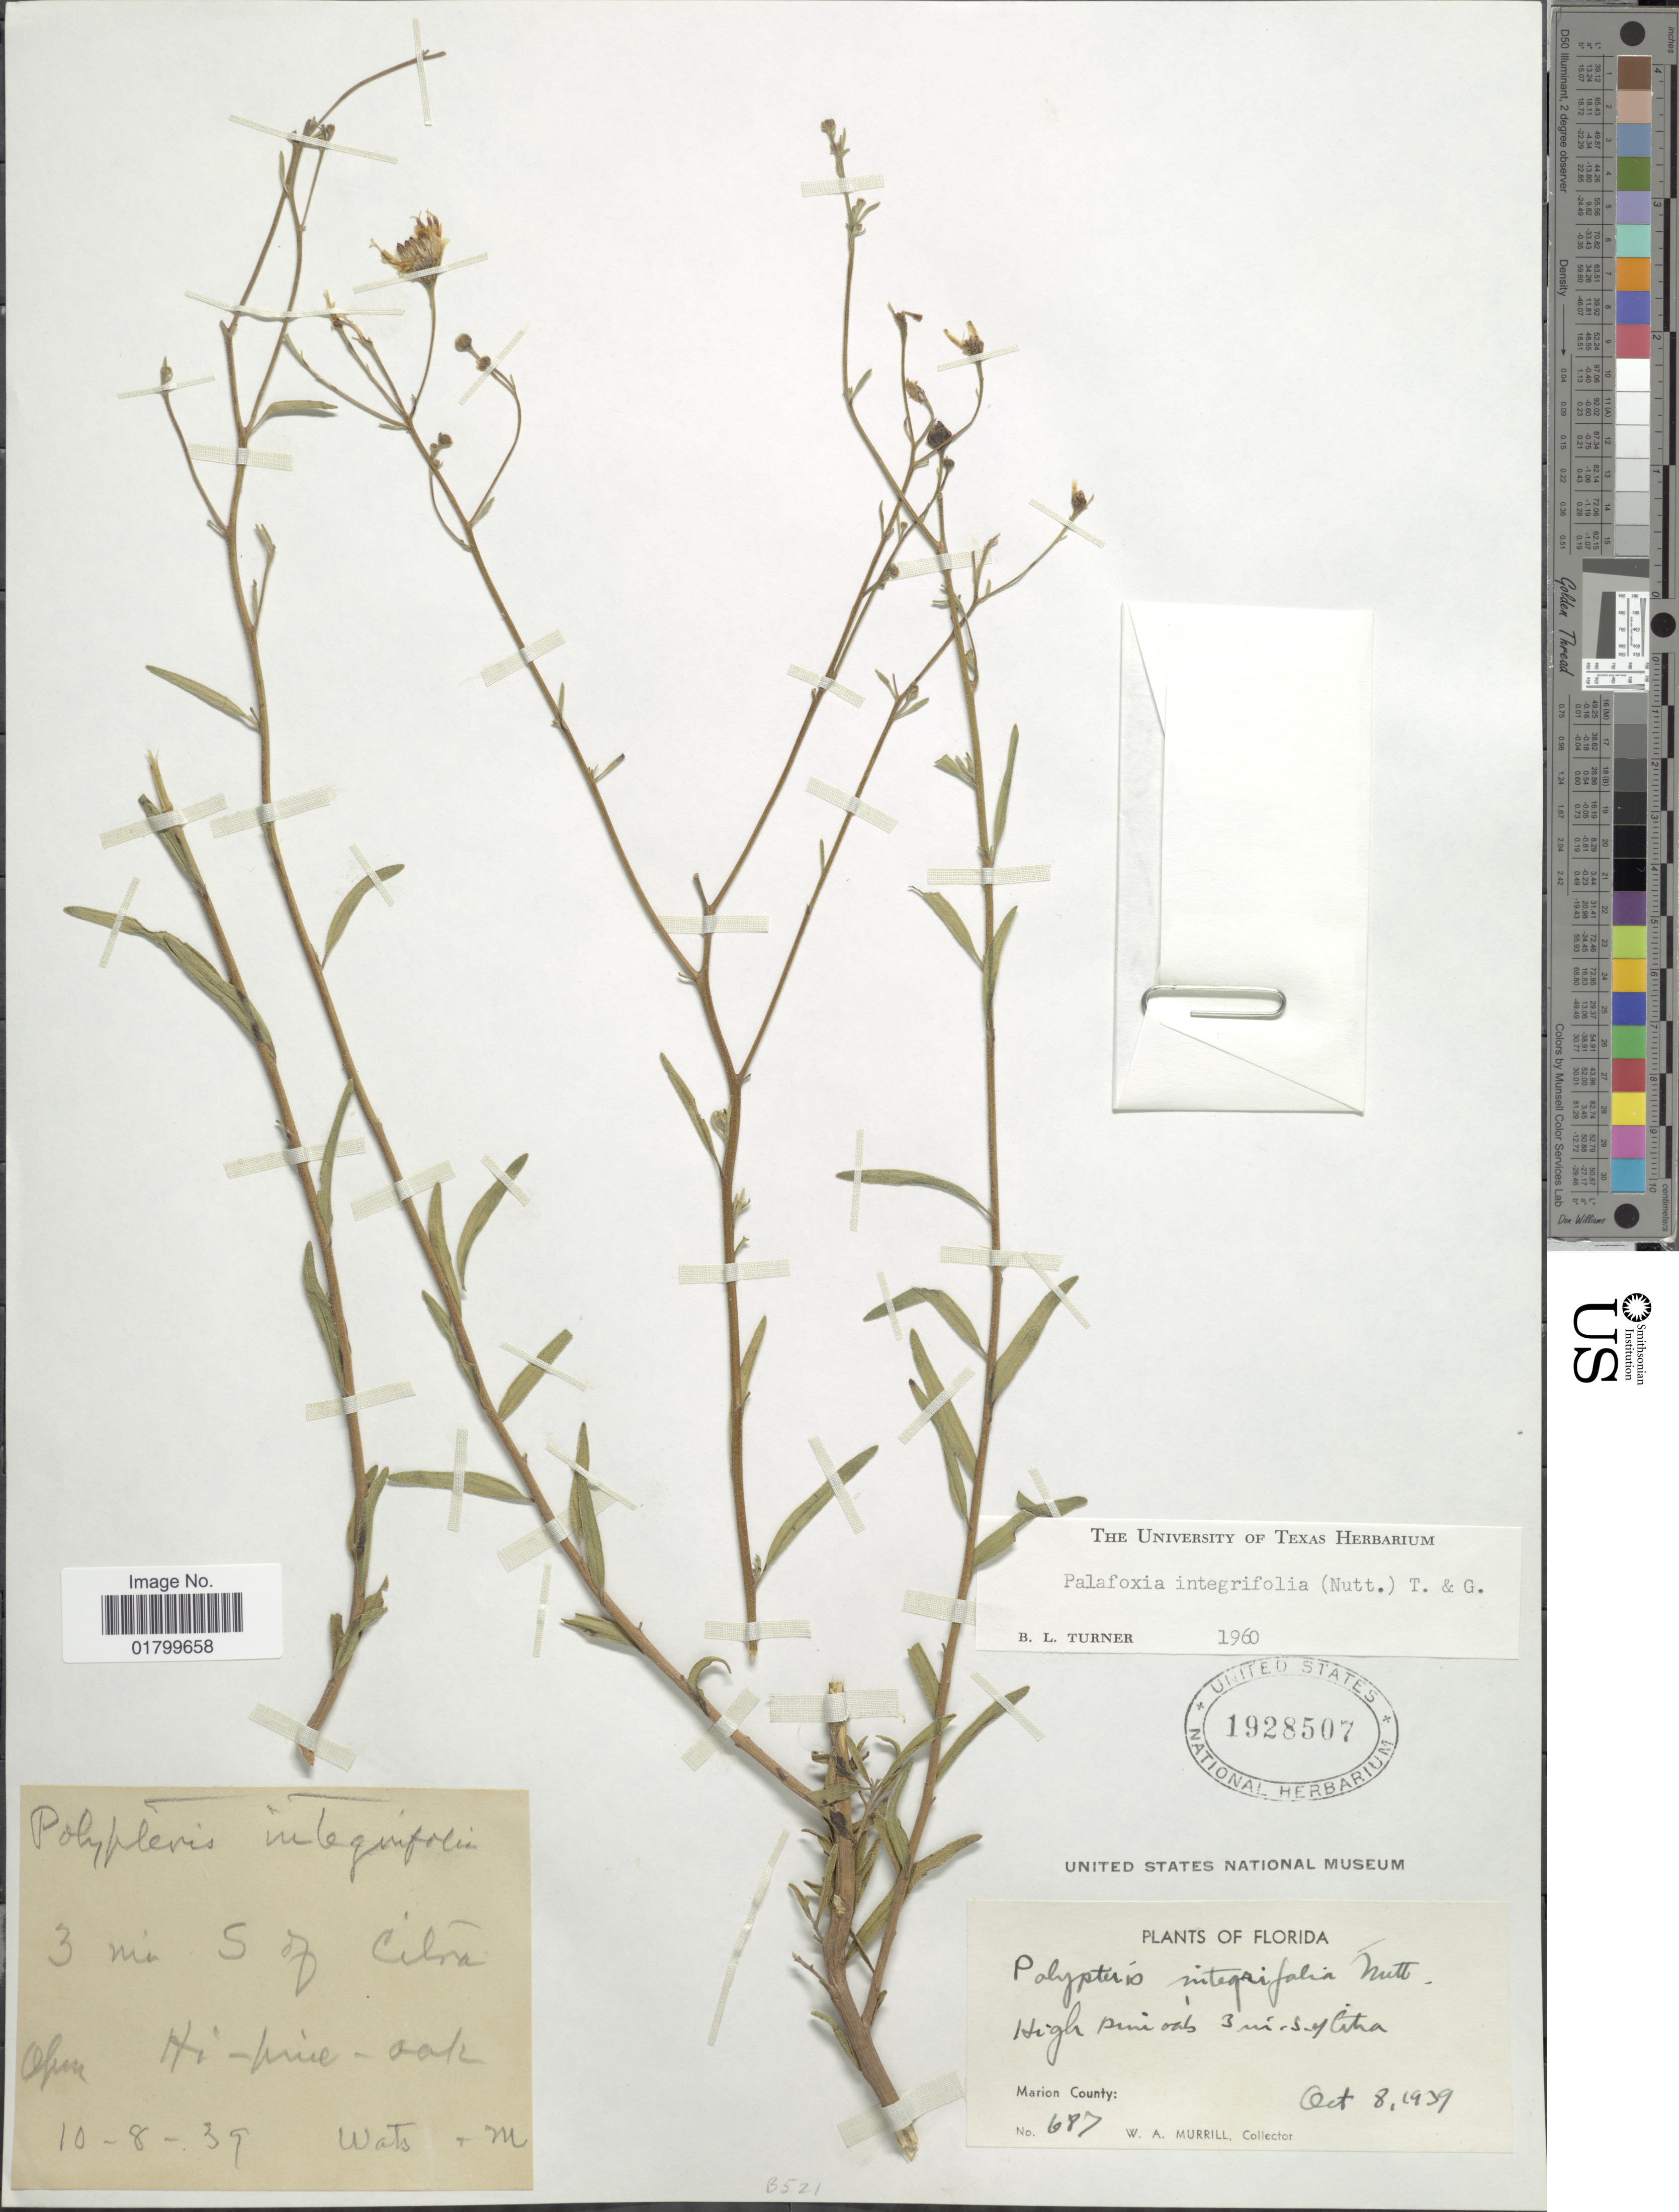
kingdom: Plantae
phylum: Tracheophyta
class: Magnoliopsida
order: Asterales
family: Asteraceae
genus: Palafoxia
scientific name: Palafoxia integrifolia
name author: (Nutt.) Torr. & A. Gray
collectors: W. A. Murrill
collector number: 687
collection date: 1939-10-08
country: United States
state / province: Florida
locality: High pine oaks, 3 mi. S. of Citra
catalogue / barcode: US 1928507